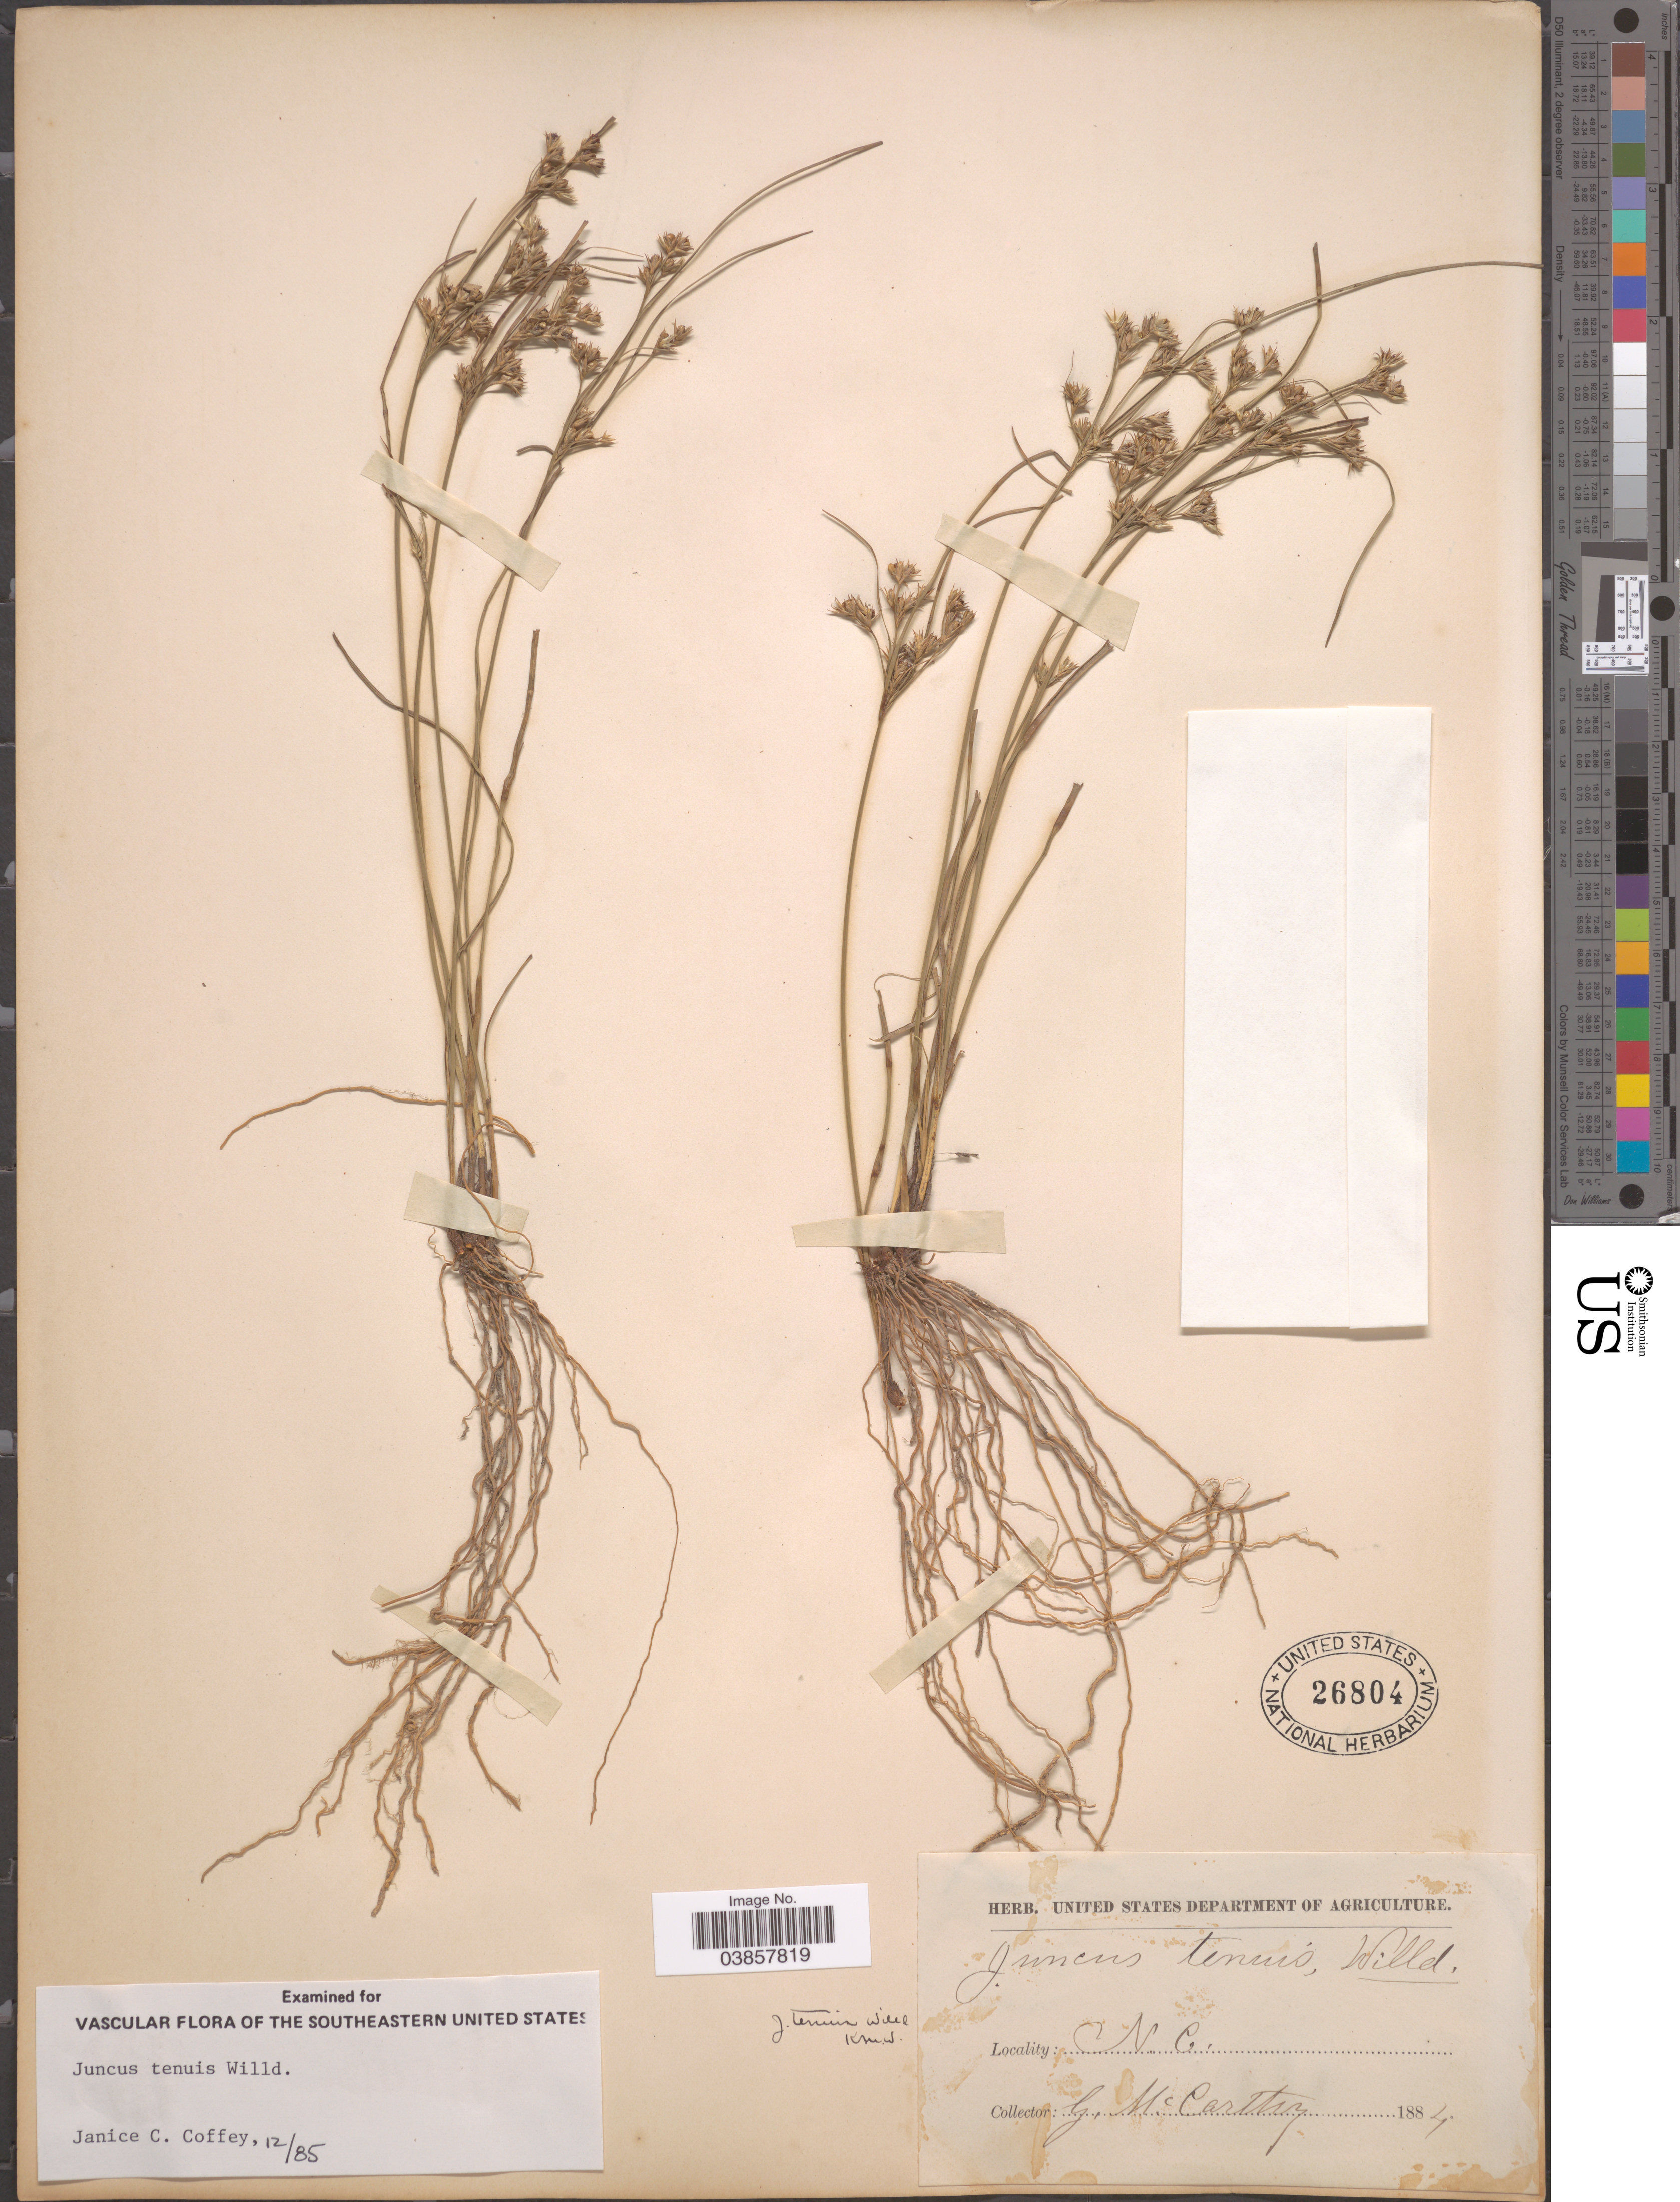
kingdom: Plantae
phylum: Tracheophyta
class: Liliopsida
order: Poales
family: Juncaceae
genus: Juncus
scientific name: Juncus tenuis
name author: Willd.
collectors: G. McCarthy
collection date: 1884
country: United States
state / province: North Carolina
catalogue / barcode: US 26804